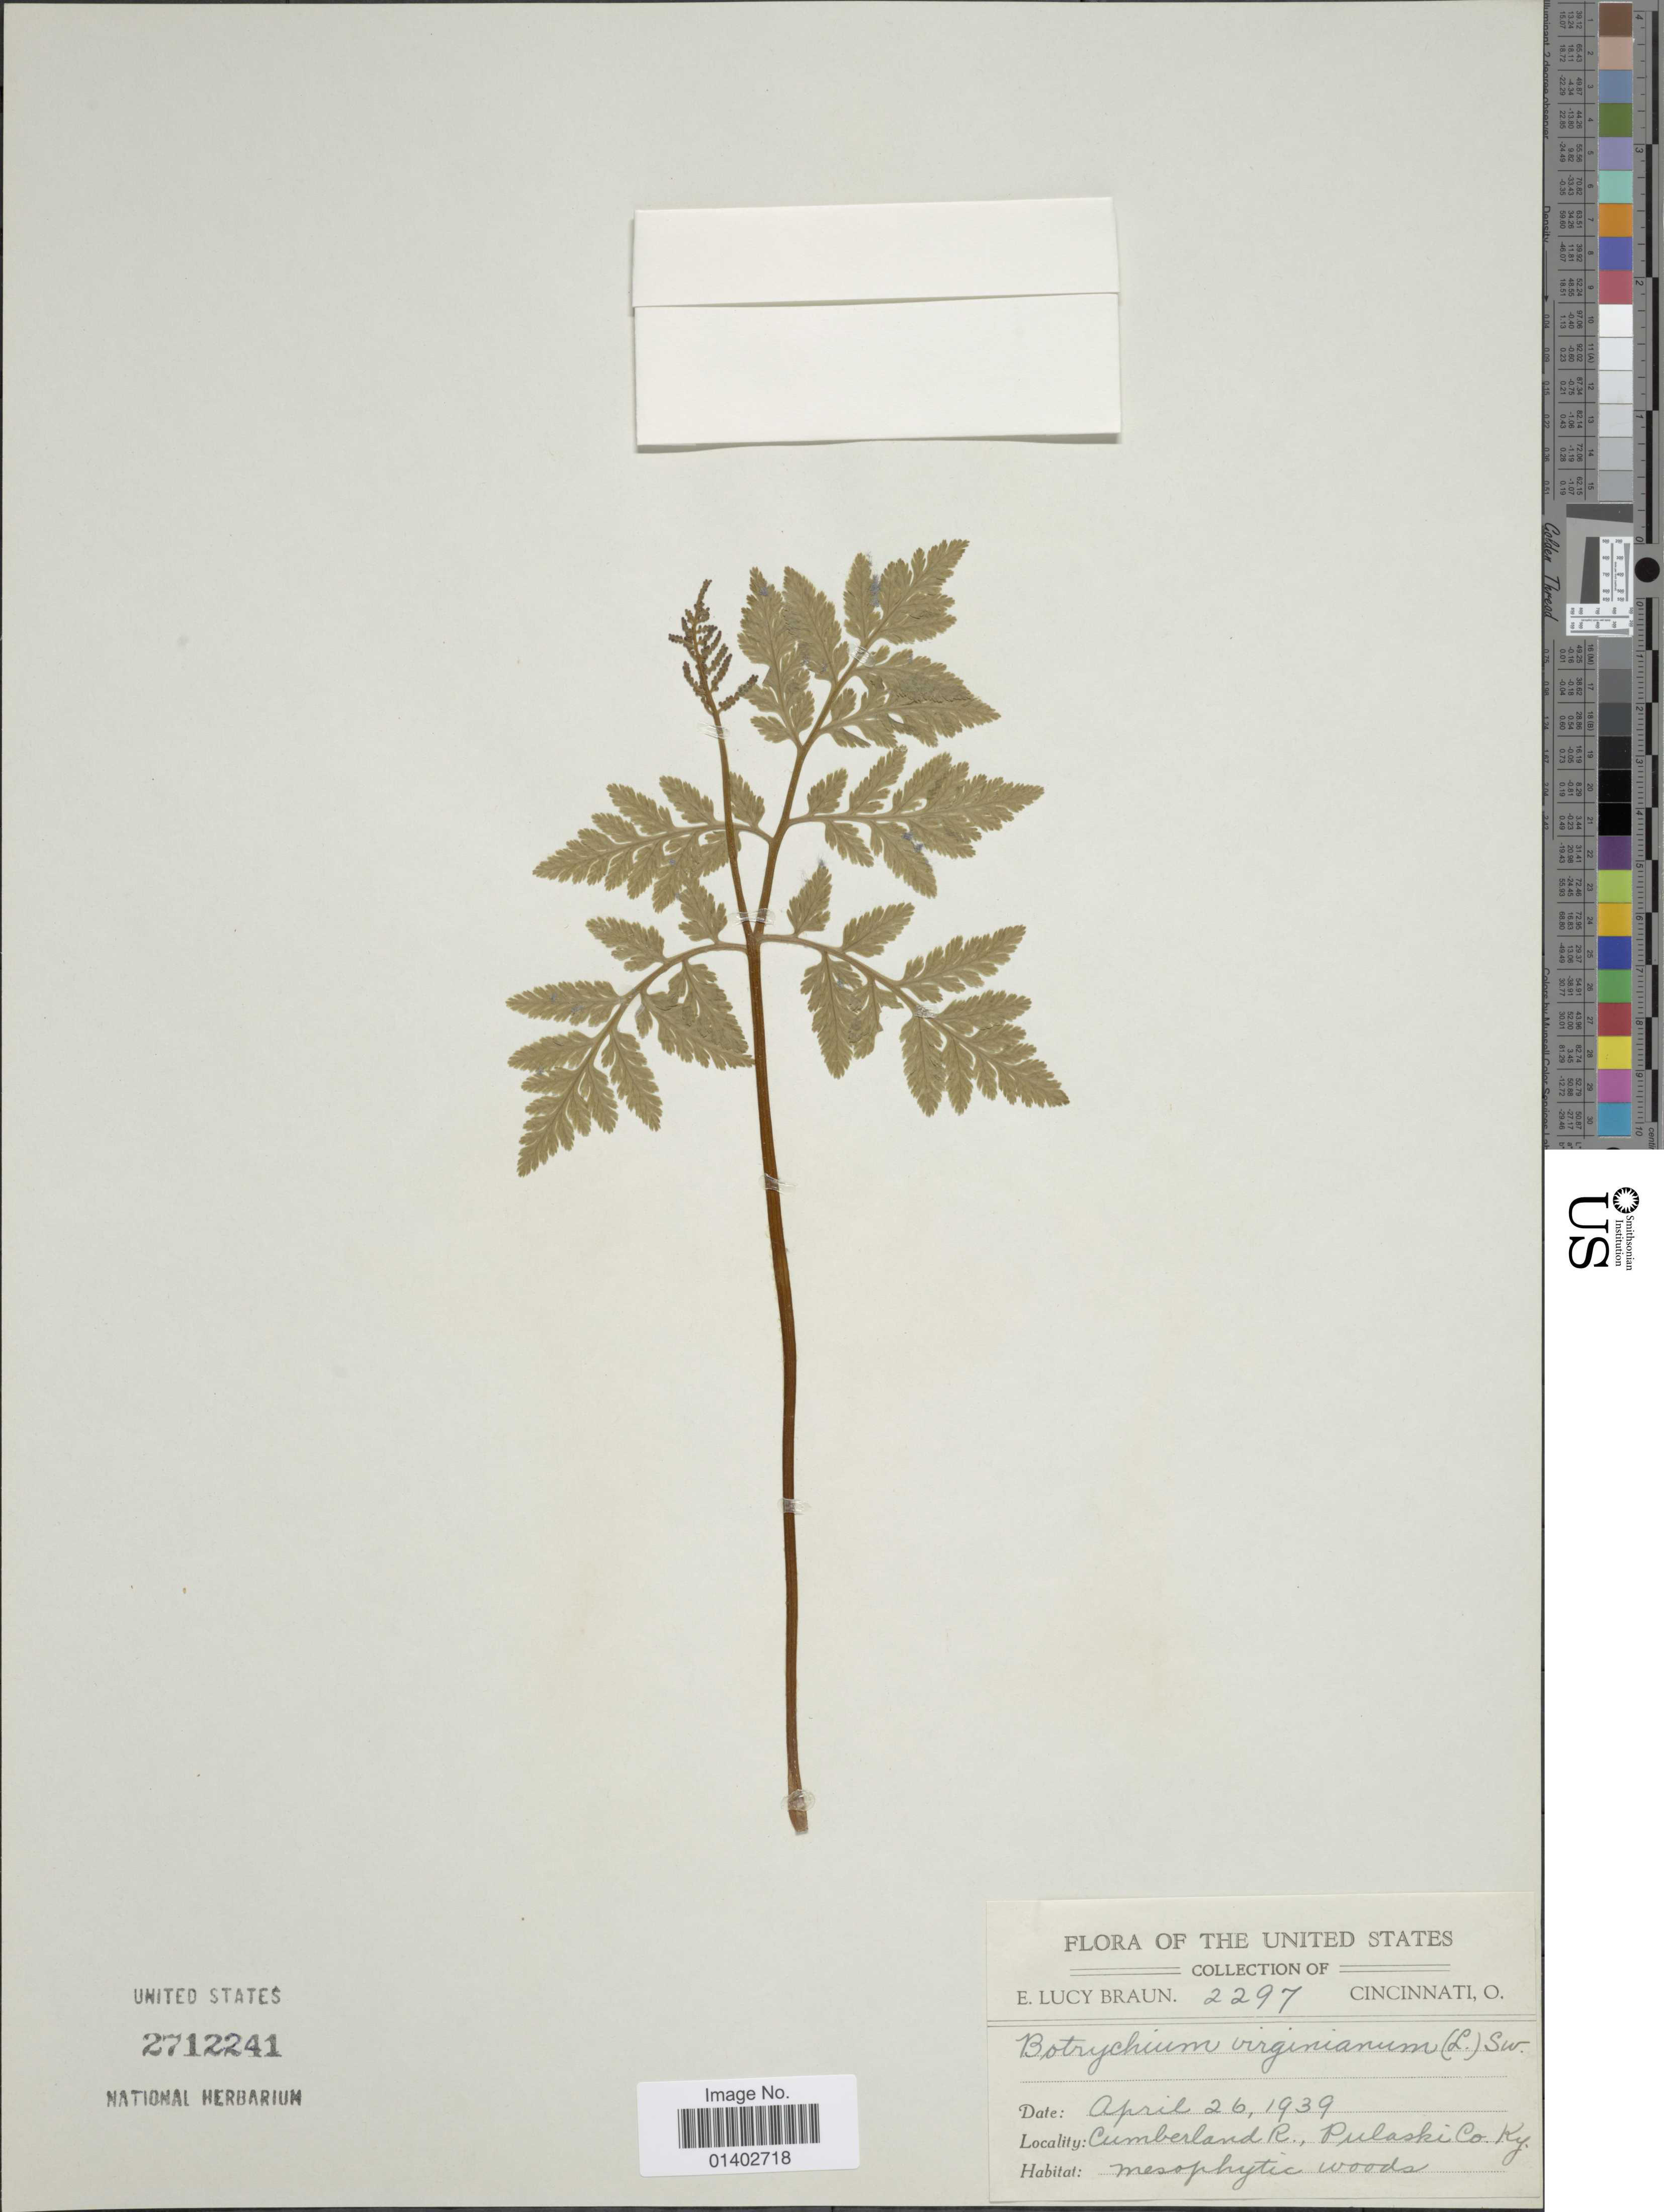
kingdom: Plantae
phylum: Tracheophyta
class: Polypodiopsida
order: Ophioglossales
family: Ophioglossaceae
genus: Botrychium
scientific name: Botrychium virginianum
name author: (L.) Sw.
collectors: E. L. Braun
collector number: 2297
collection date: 1939-04-26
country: United States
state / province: Kentucky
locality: Cumberland R., Pulaski Co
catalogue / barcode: US 2712241